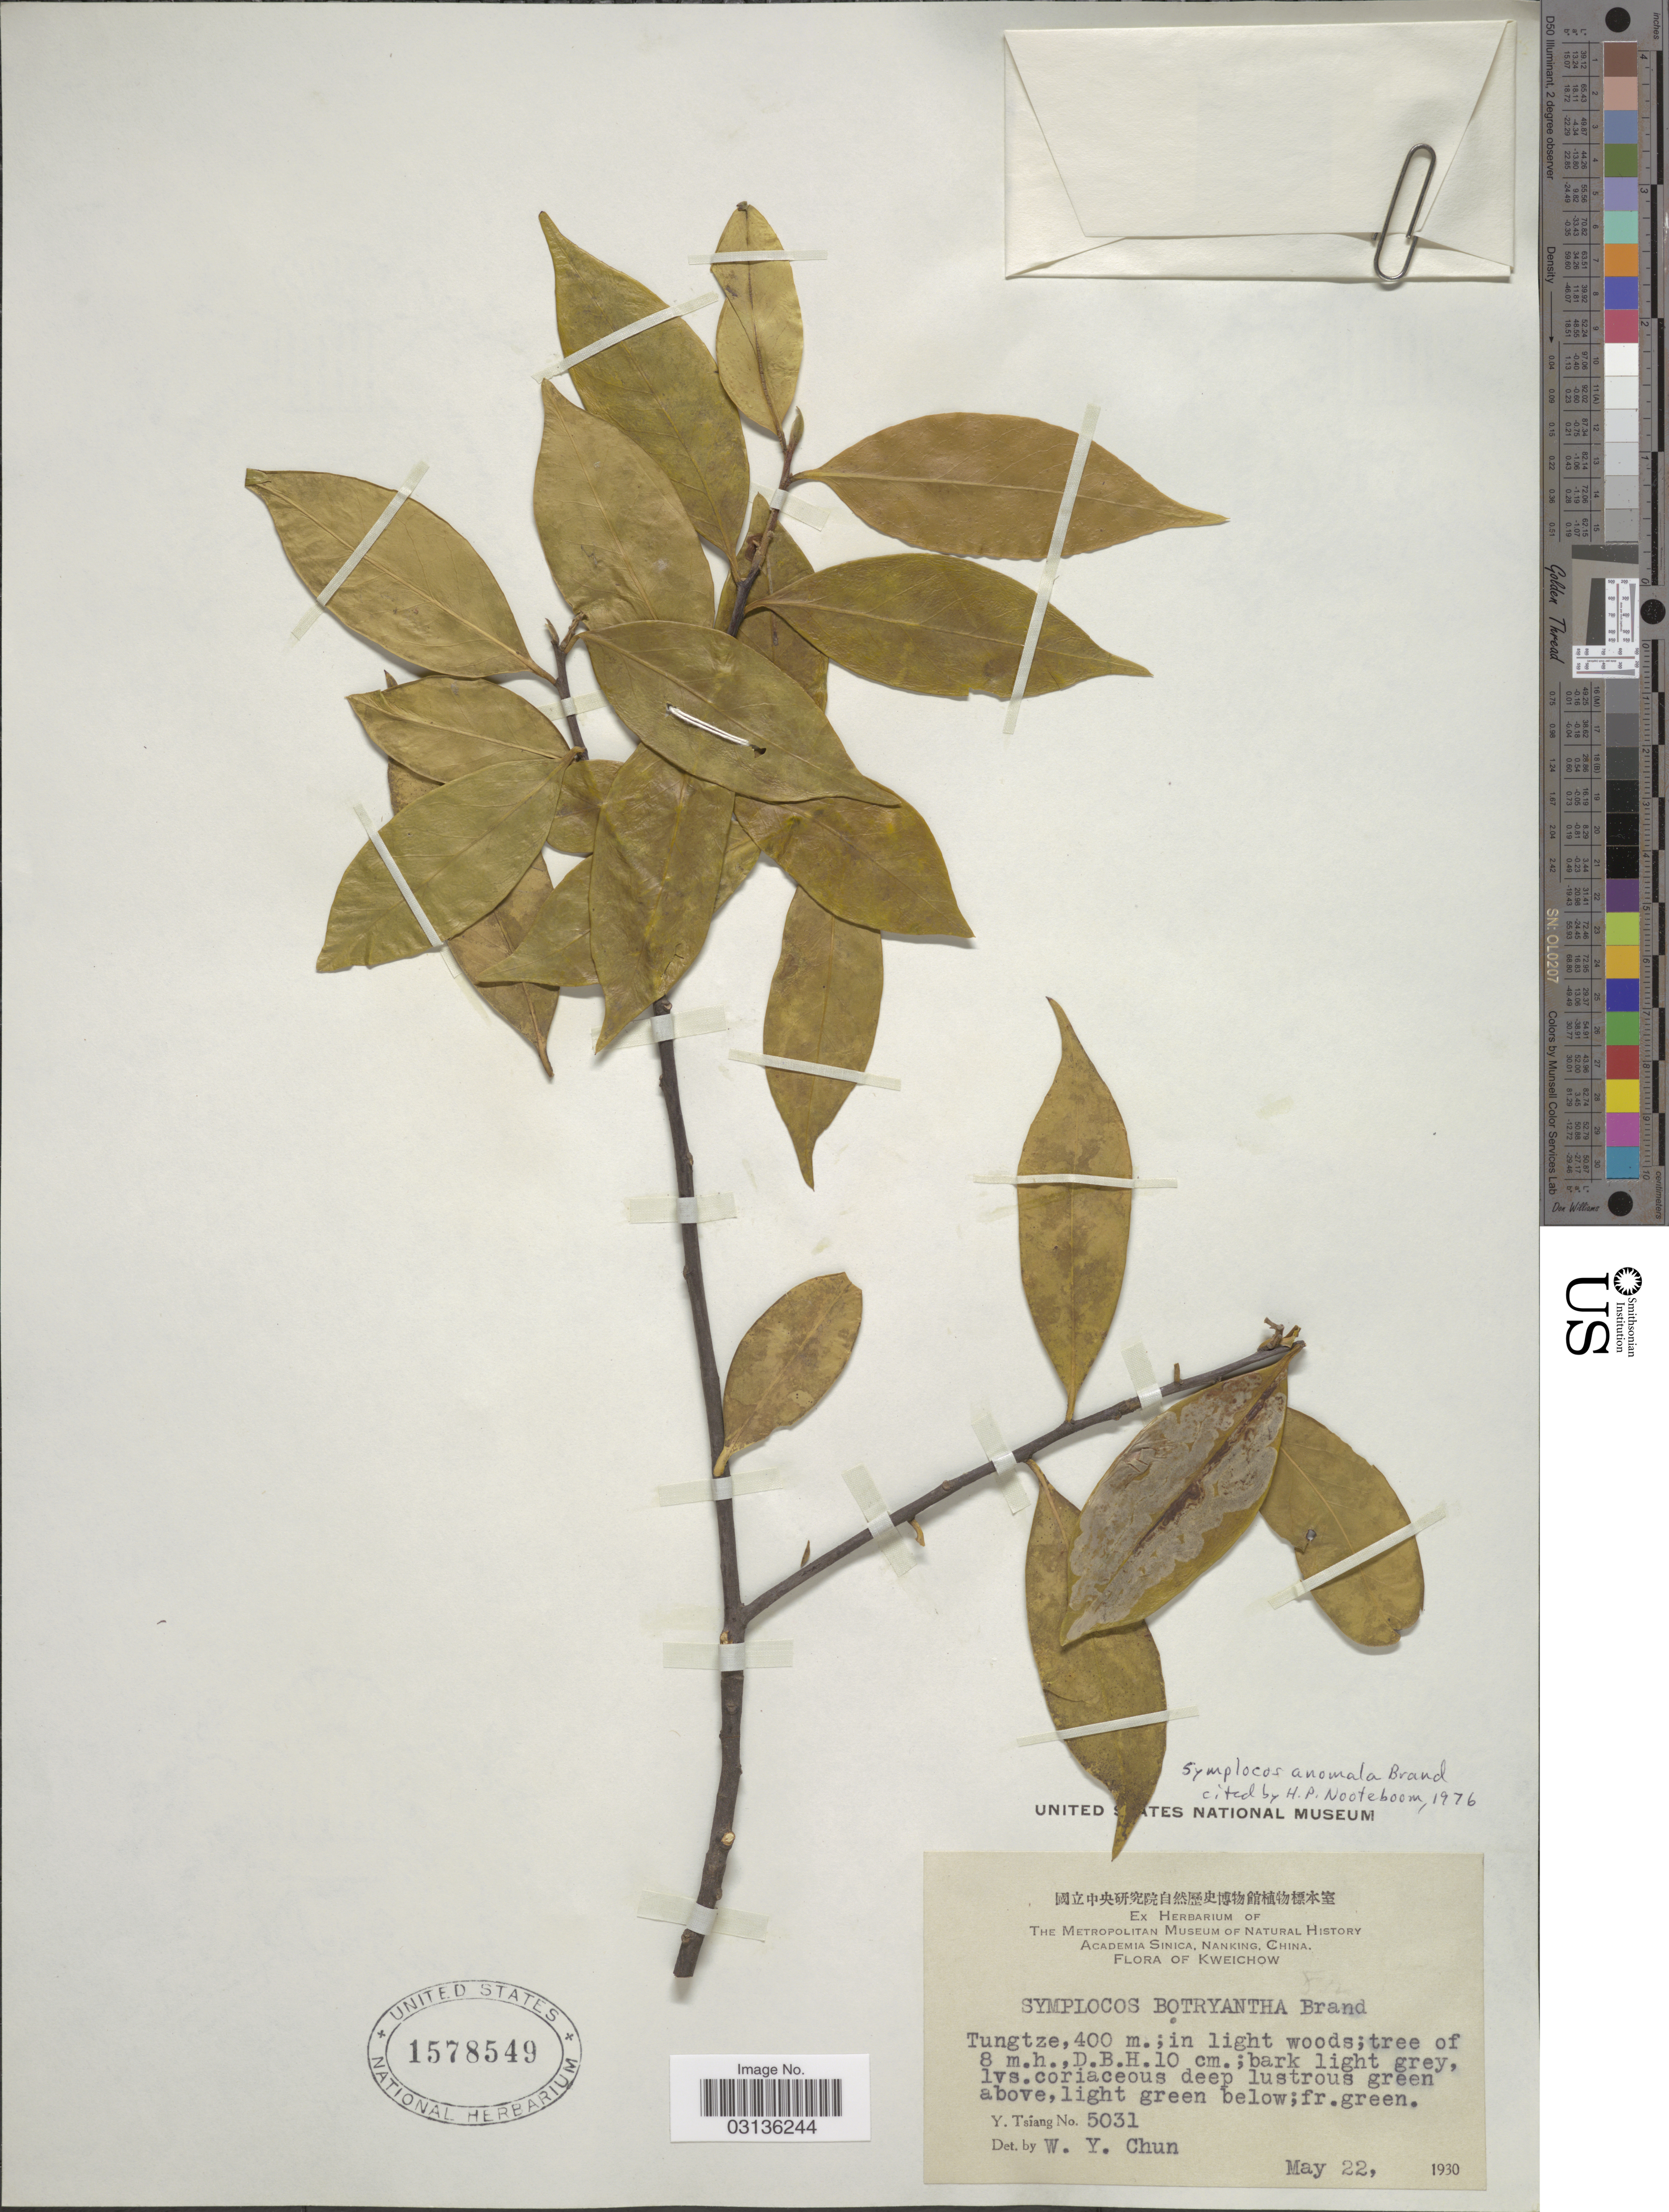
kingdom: Plantae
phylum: Tracheophyta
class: Magnoliopsida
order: Ericales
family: Symplocaceae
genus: Symplocos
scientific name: Symplocos anomala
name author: Brand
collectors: Y. Tsiang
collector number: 5031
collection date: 1930-05-22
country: China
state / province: Guizhou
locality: Kweichow. Tungtze.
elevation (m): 400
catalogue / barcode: US 1578549